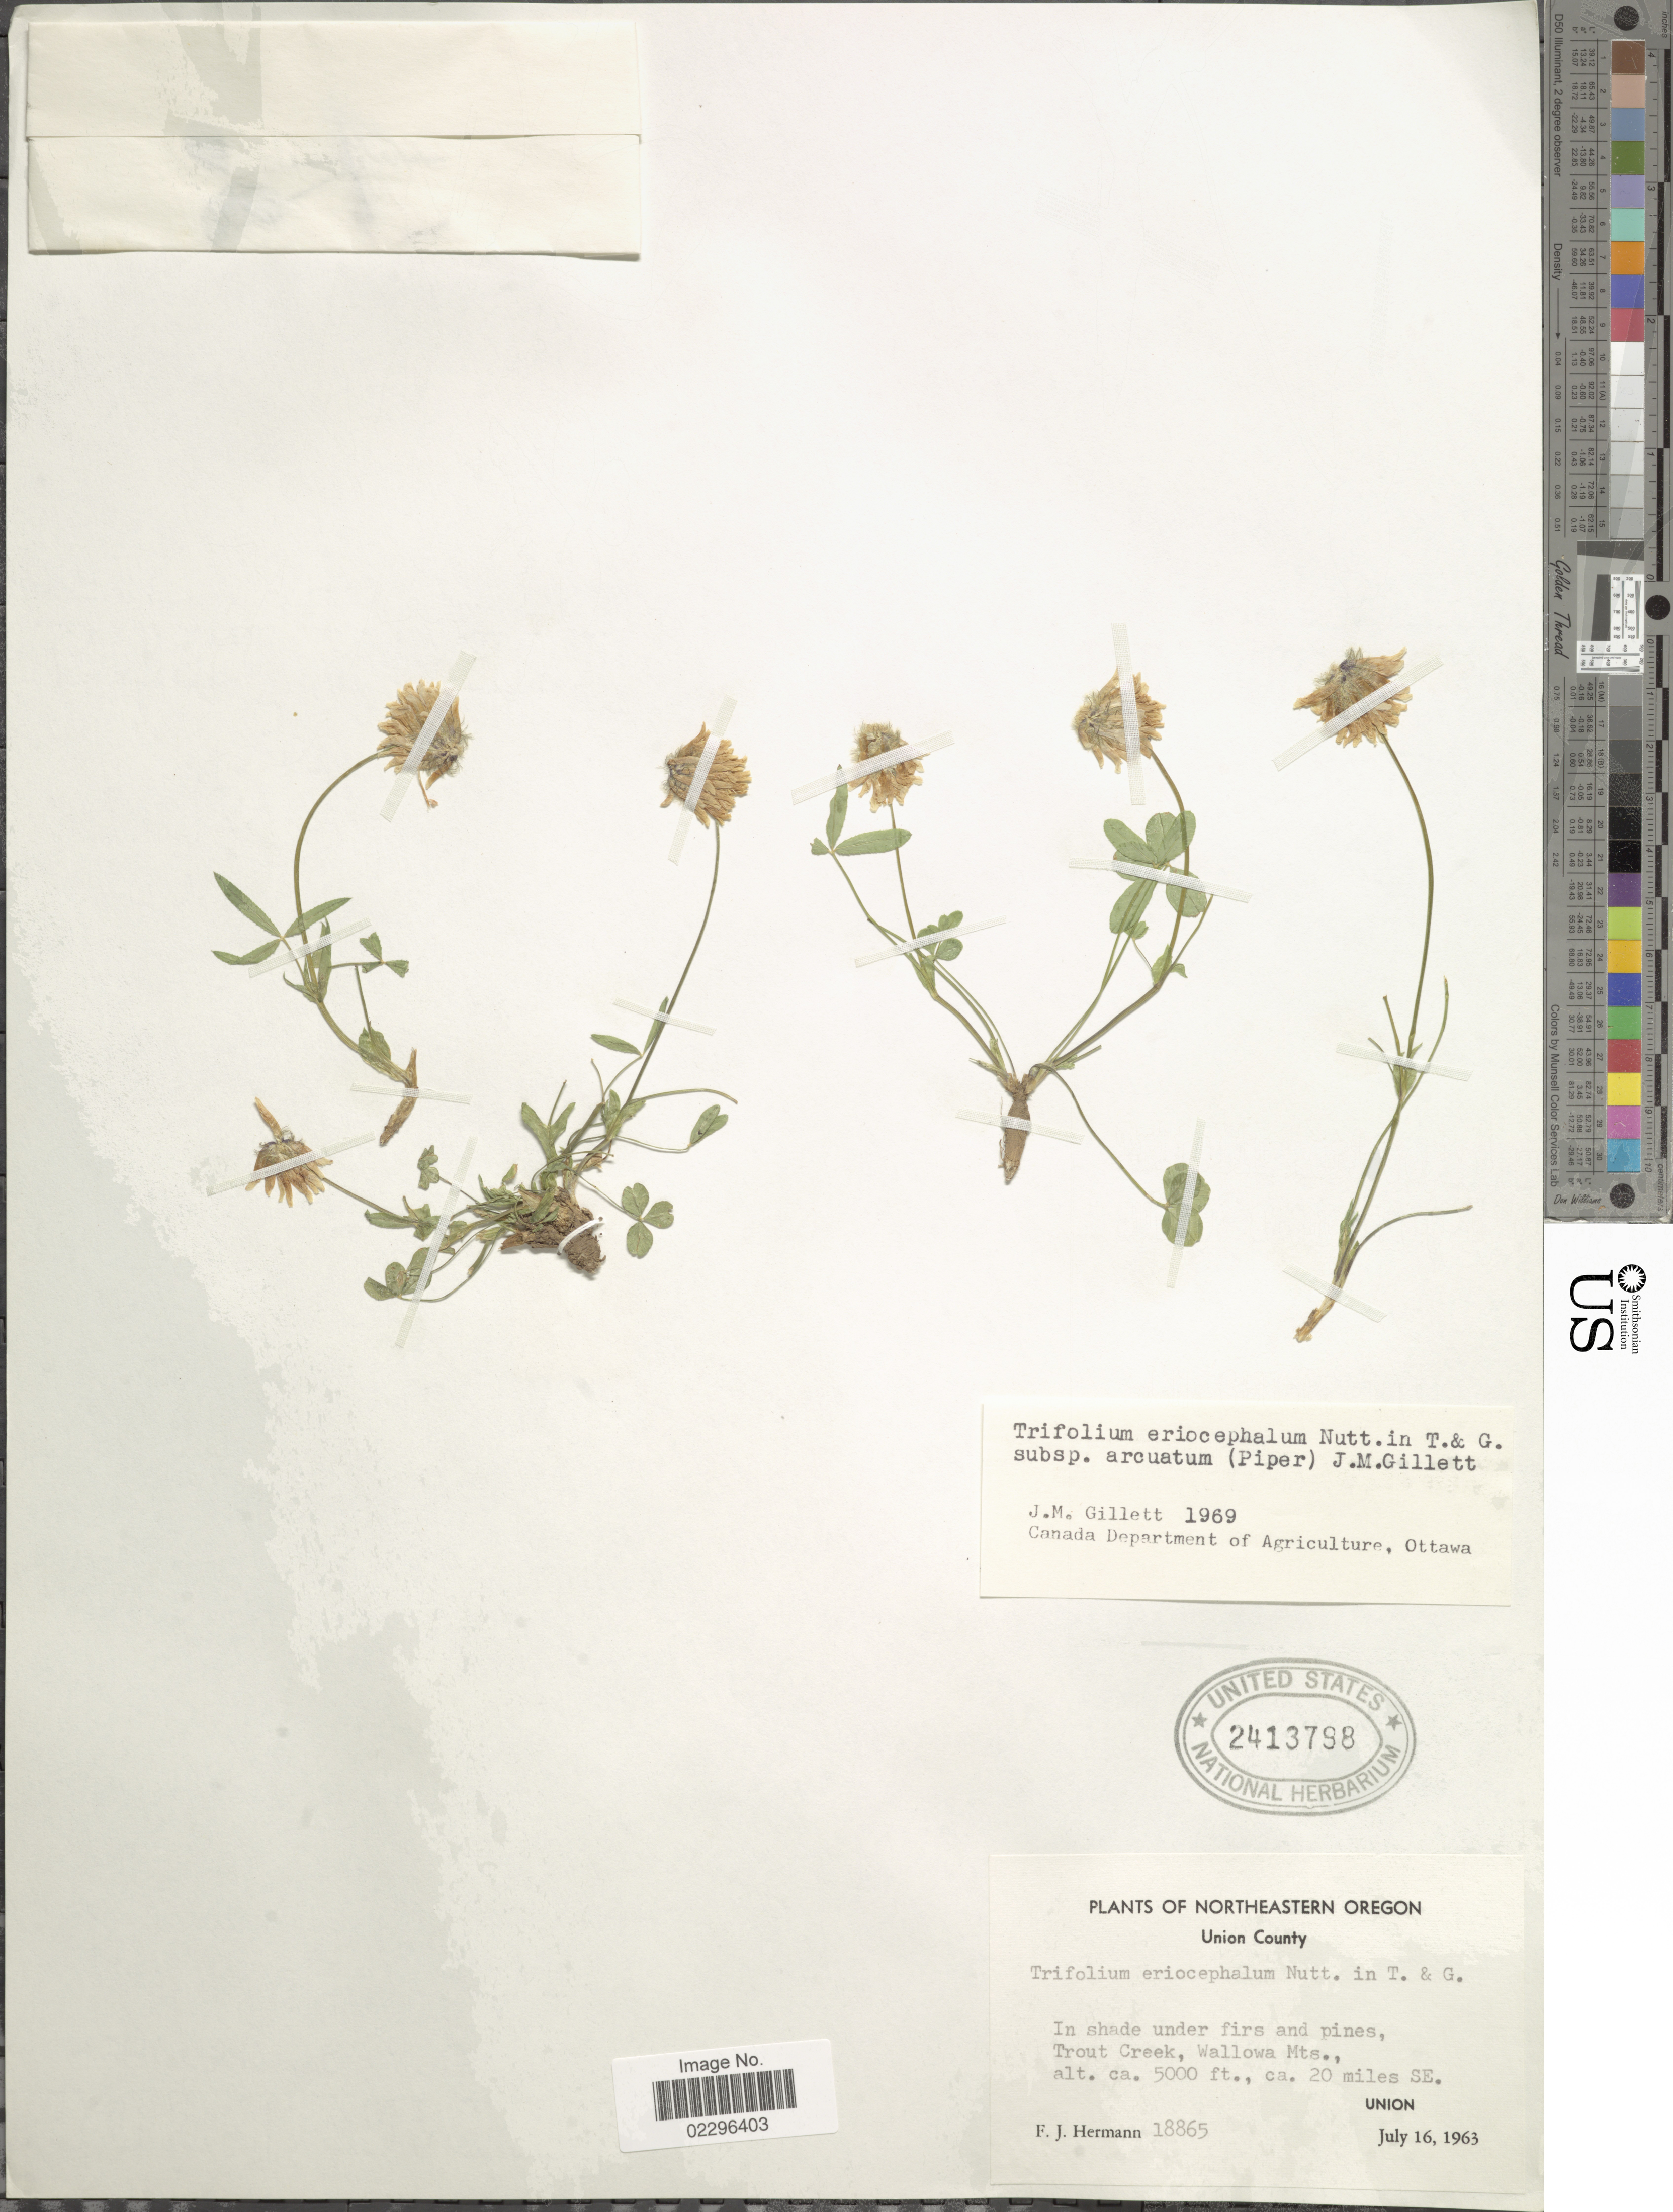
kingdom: Plantae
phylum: Tracheophyta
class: Magnoliopsida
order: Fabales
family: Fabaceae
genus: Trifolium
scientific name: Trifolium eriocephalum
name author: Nutt.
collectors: F. J. Hermann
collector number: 18865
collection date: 1963-07-16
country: United States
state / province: Oregon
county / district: Wallowa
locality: Northeastern Oregon. Union County. trout Creek, Wallowa Mts., ca. 20 miles SE. Union.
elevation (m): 1524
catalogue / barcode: US 2413798